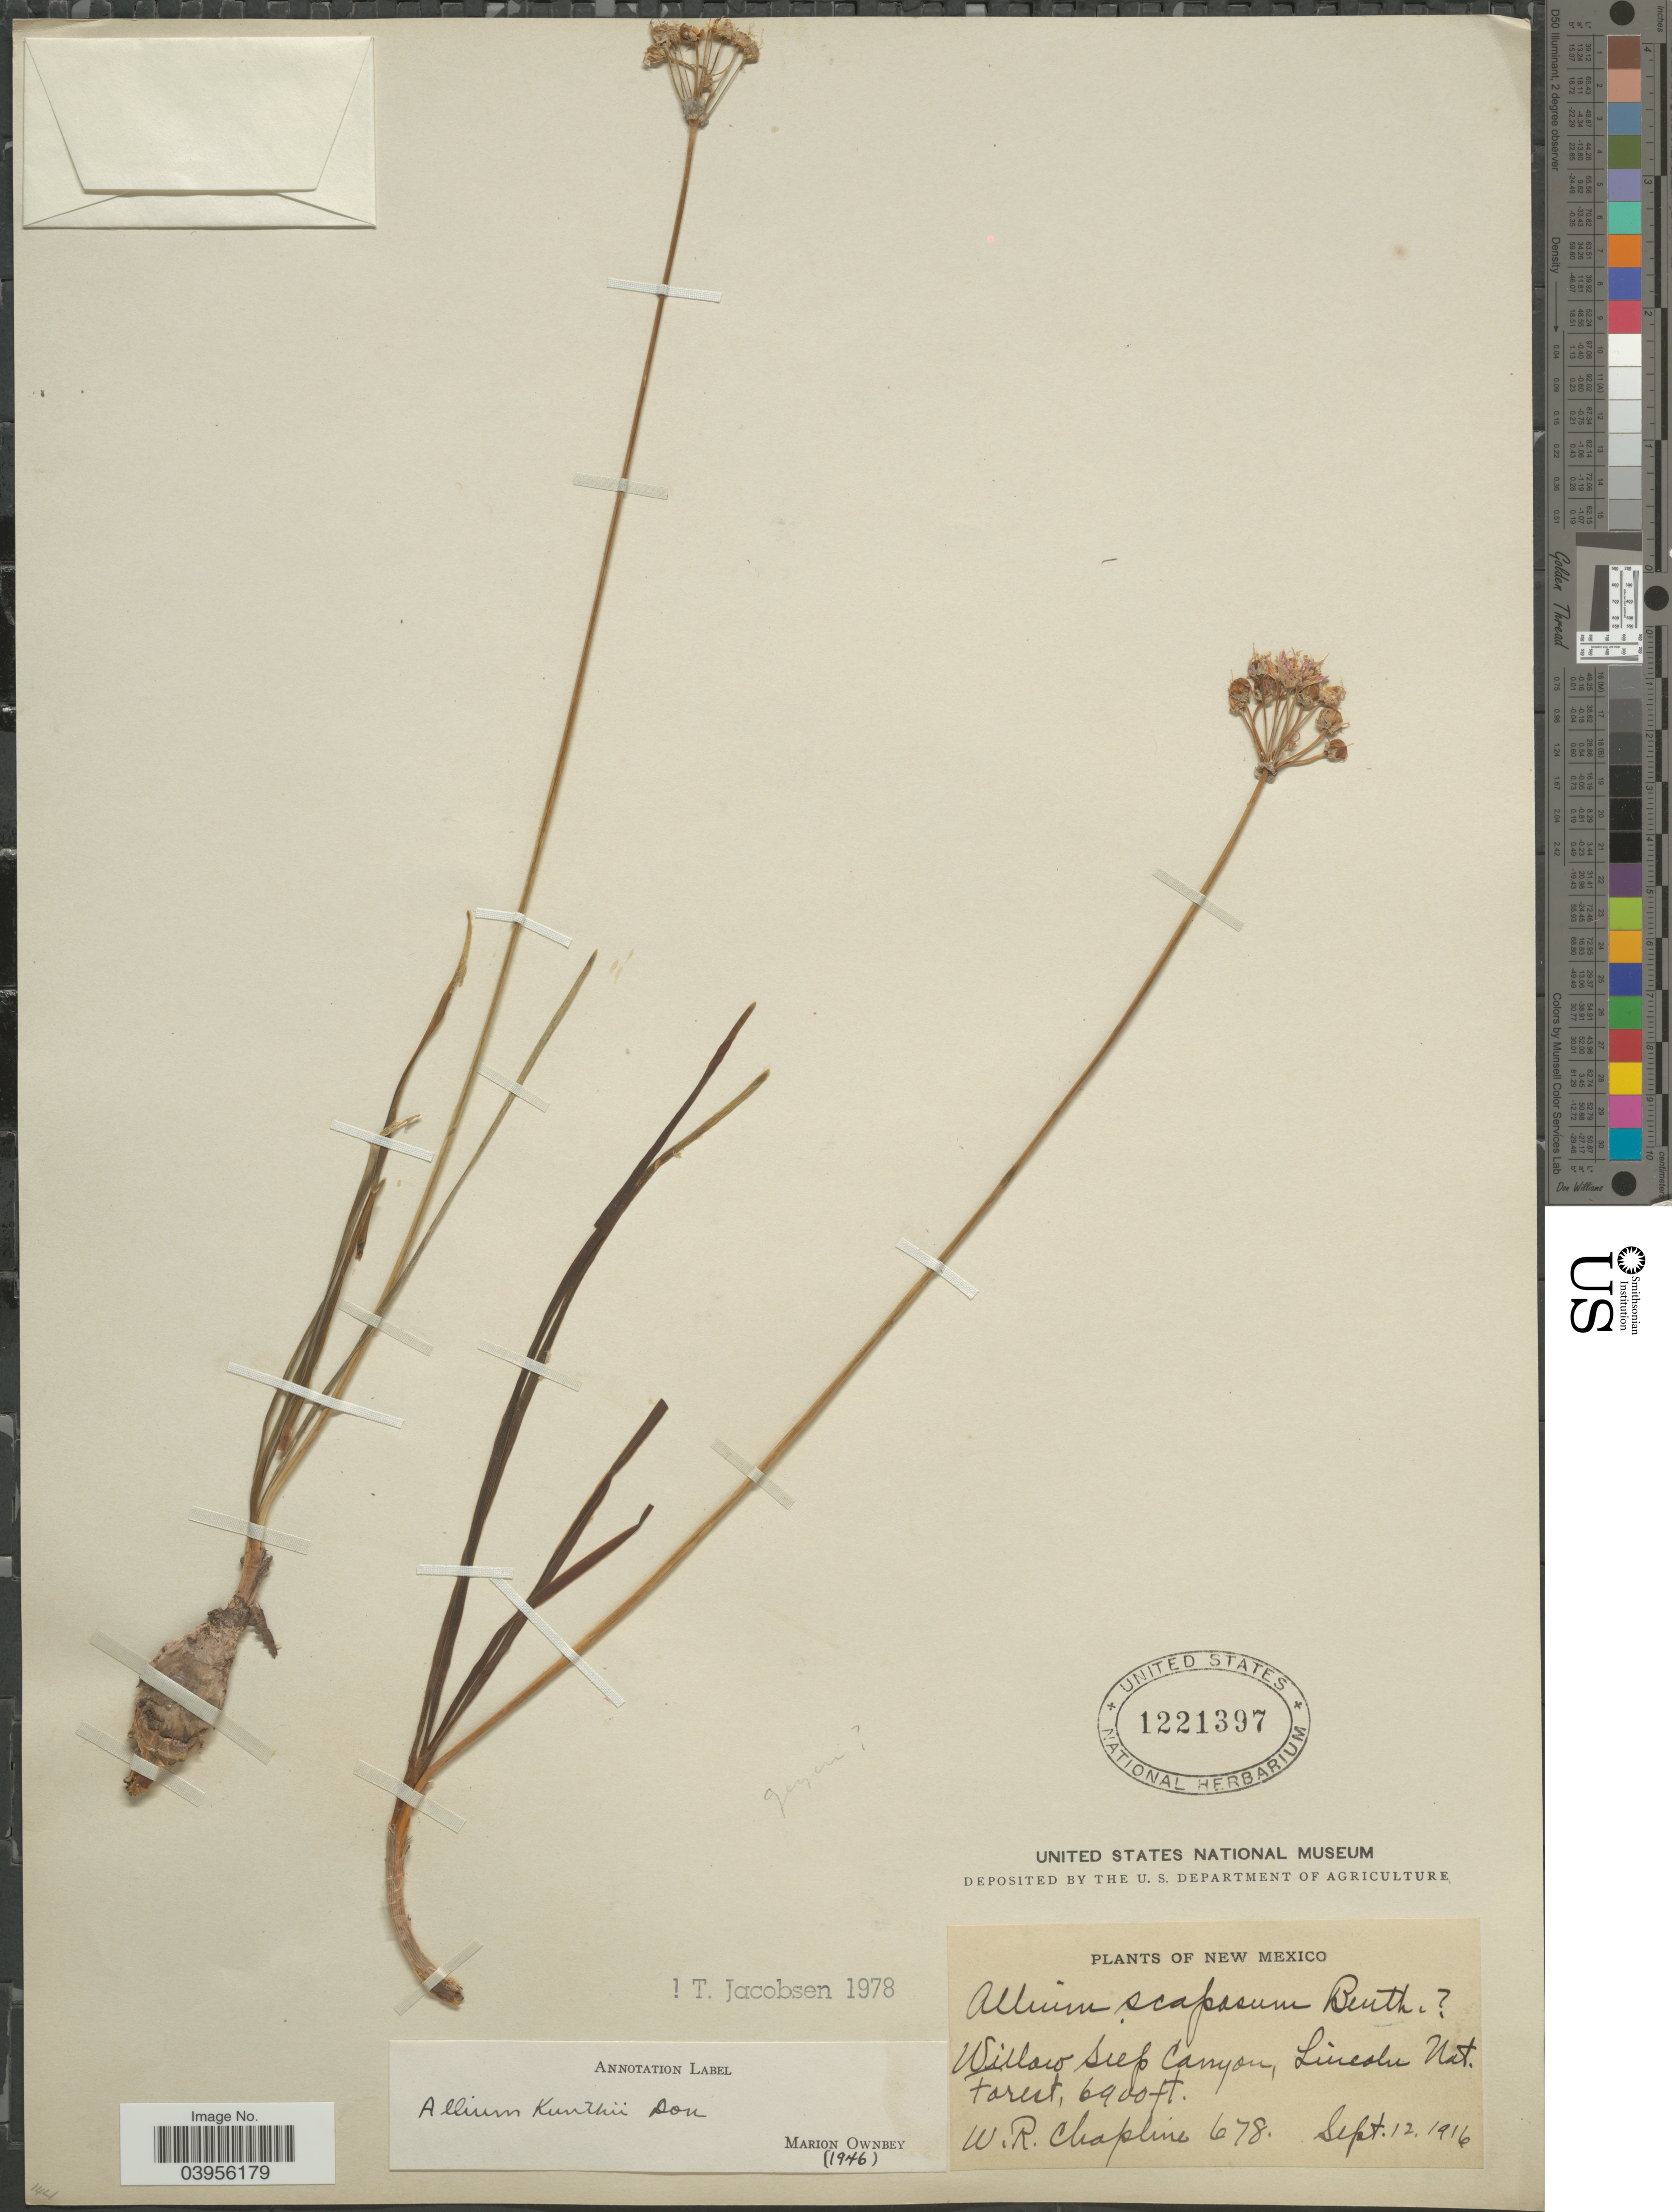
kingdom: Plantae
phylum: Tracheophyta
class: Liliopsida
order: Asparagales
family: Amaryllidaceae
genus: Allium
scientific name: Allium kunthii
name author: G. Don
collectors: W. Chapline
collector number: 678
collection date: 1916-09-12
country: United States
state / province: New Mexico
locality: Willow Siep Canyon, Lincoln Mt. Forest.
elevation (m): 2103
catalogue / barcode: US 1221397